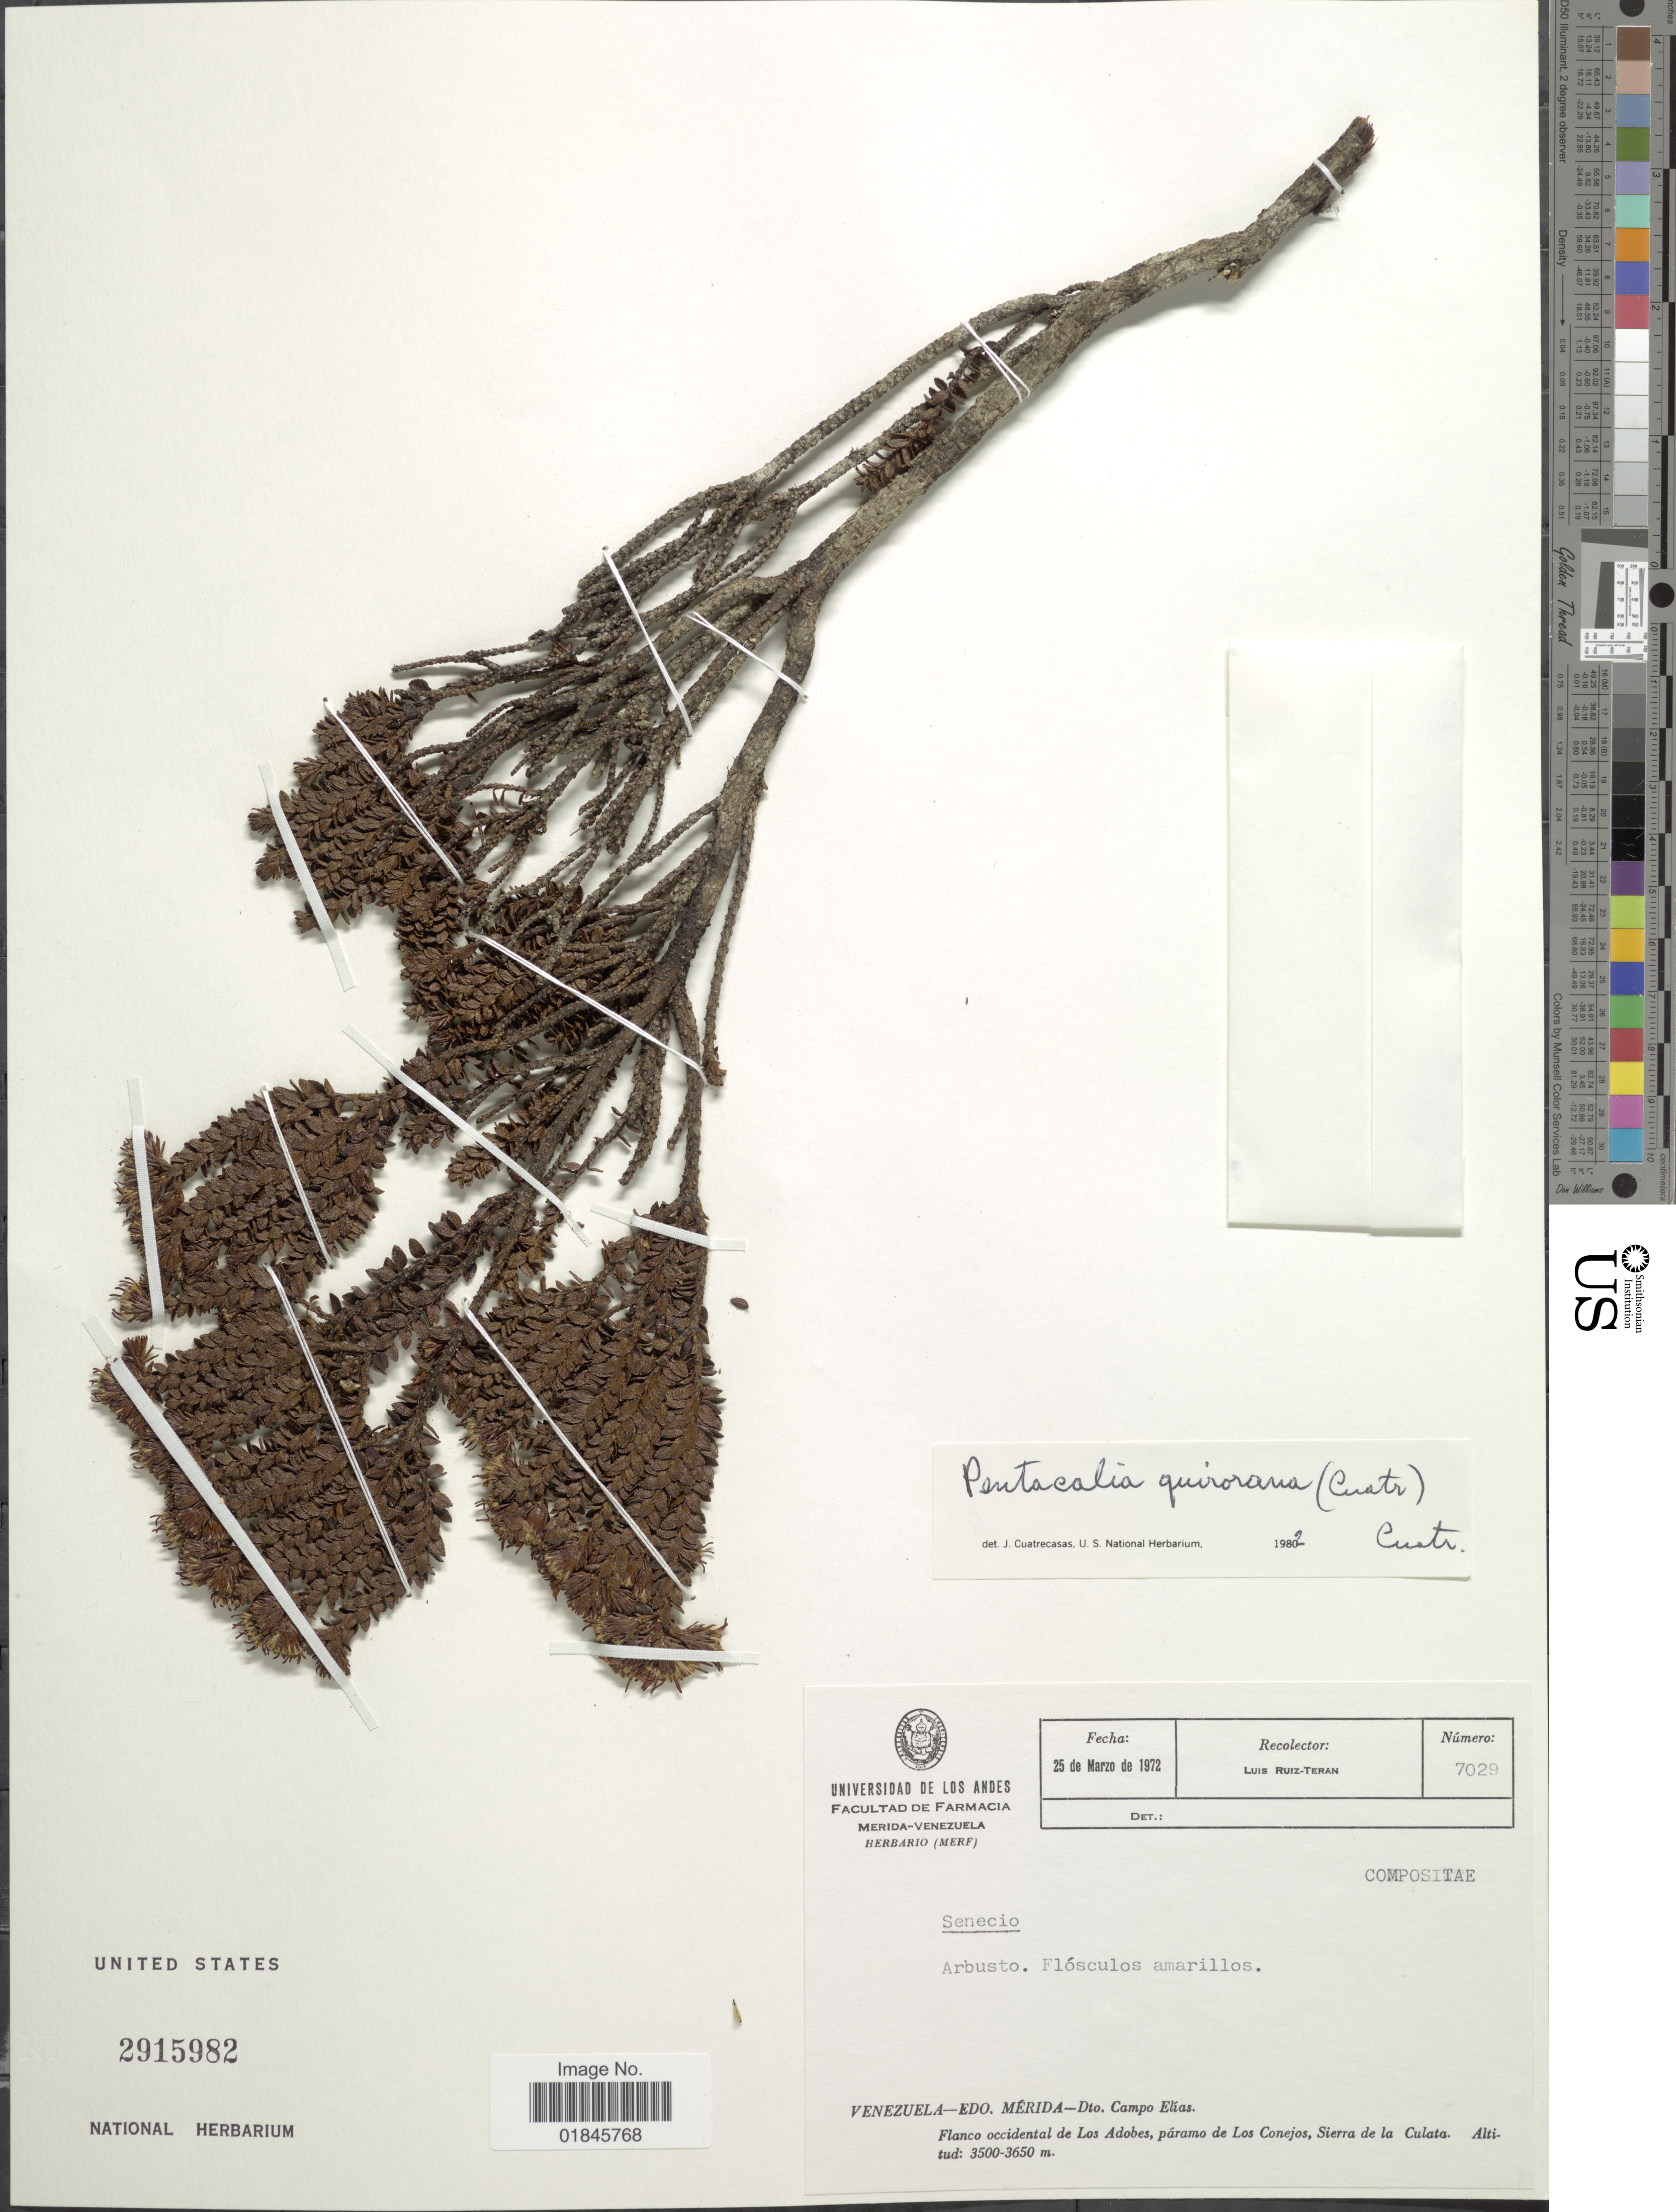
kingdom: Plantae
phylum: Tracheophyta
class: Magnoliopsida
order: Asterales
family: Asteraceae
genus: Pentacalia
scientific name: Pentacalia quirorana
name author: (Cuatrec.) Cuatrec.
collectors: L. Teran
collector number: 7029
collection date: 1972-03-25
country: Venezuela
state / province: Mérida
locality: Venezuela - Edo. Mérida - Dto. Campo Elías. Flanco occidental de Los Adobes, páramo de Los Conejos, Sierra de la Culata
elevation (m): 3500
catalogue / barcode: US 2915982